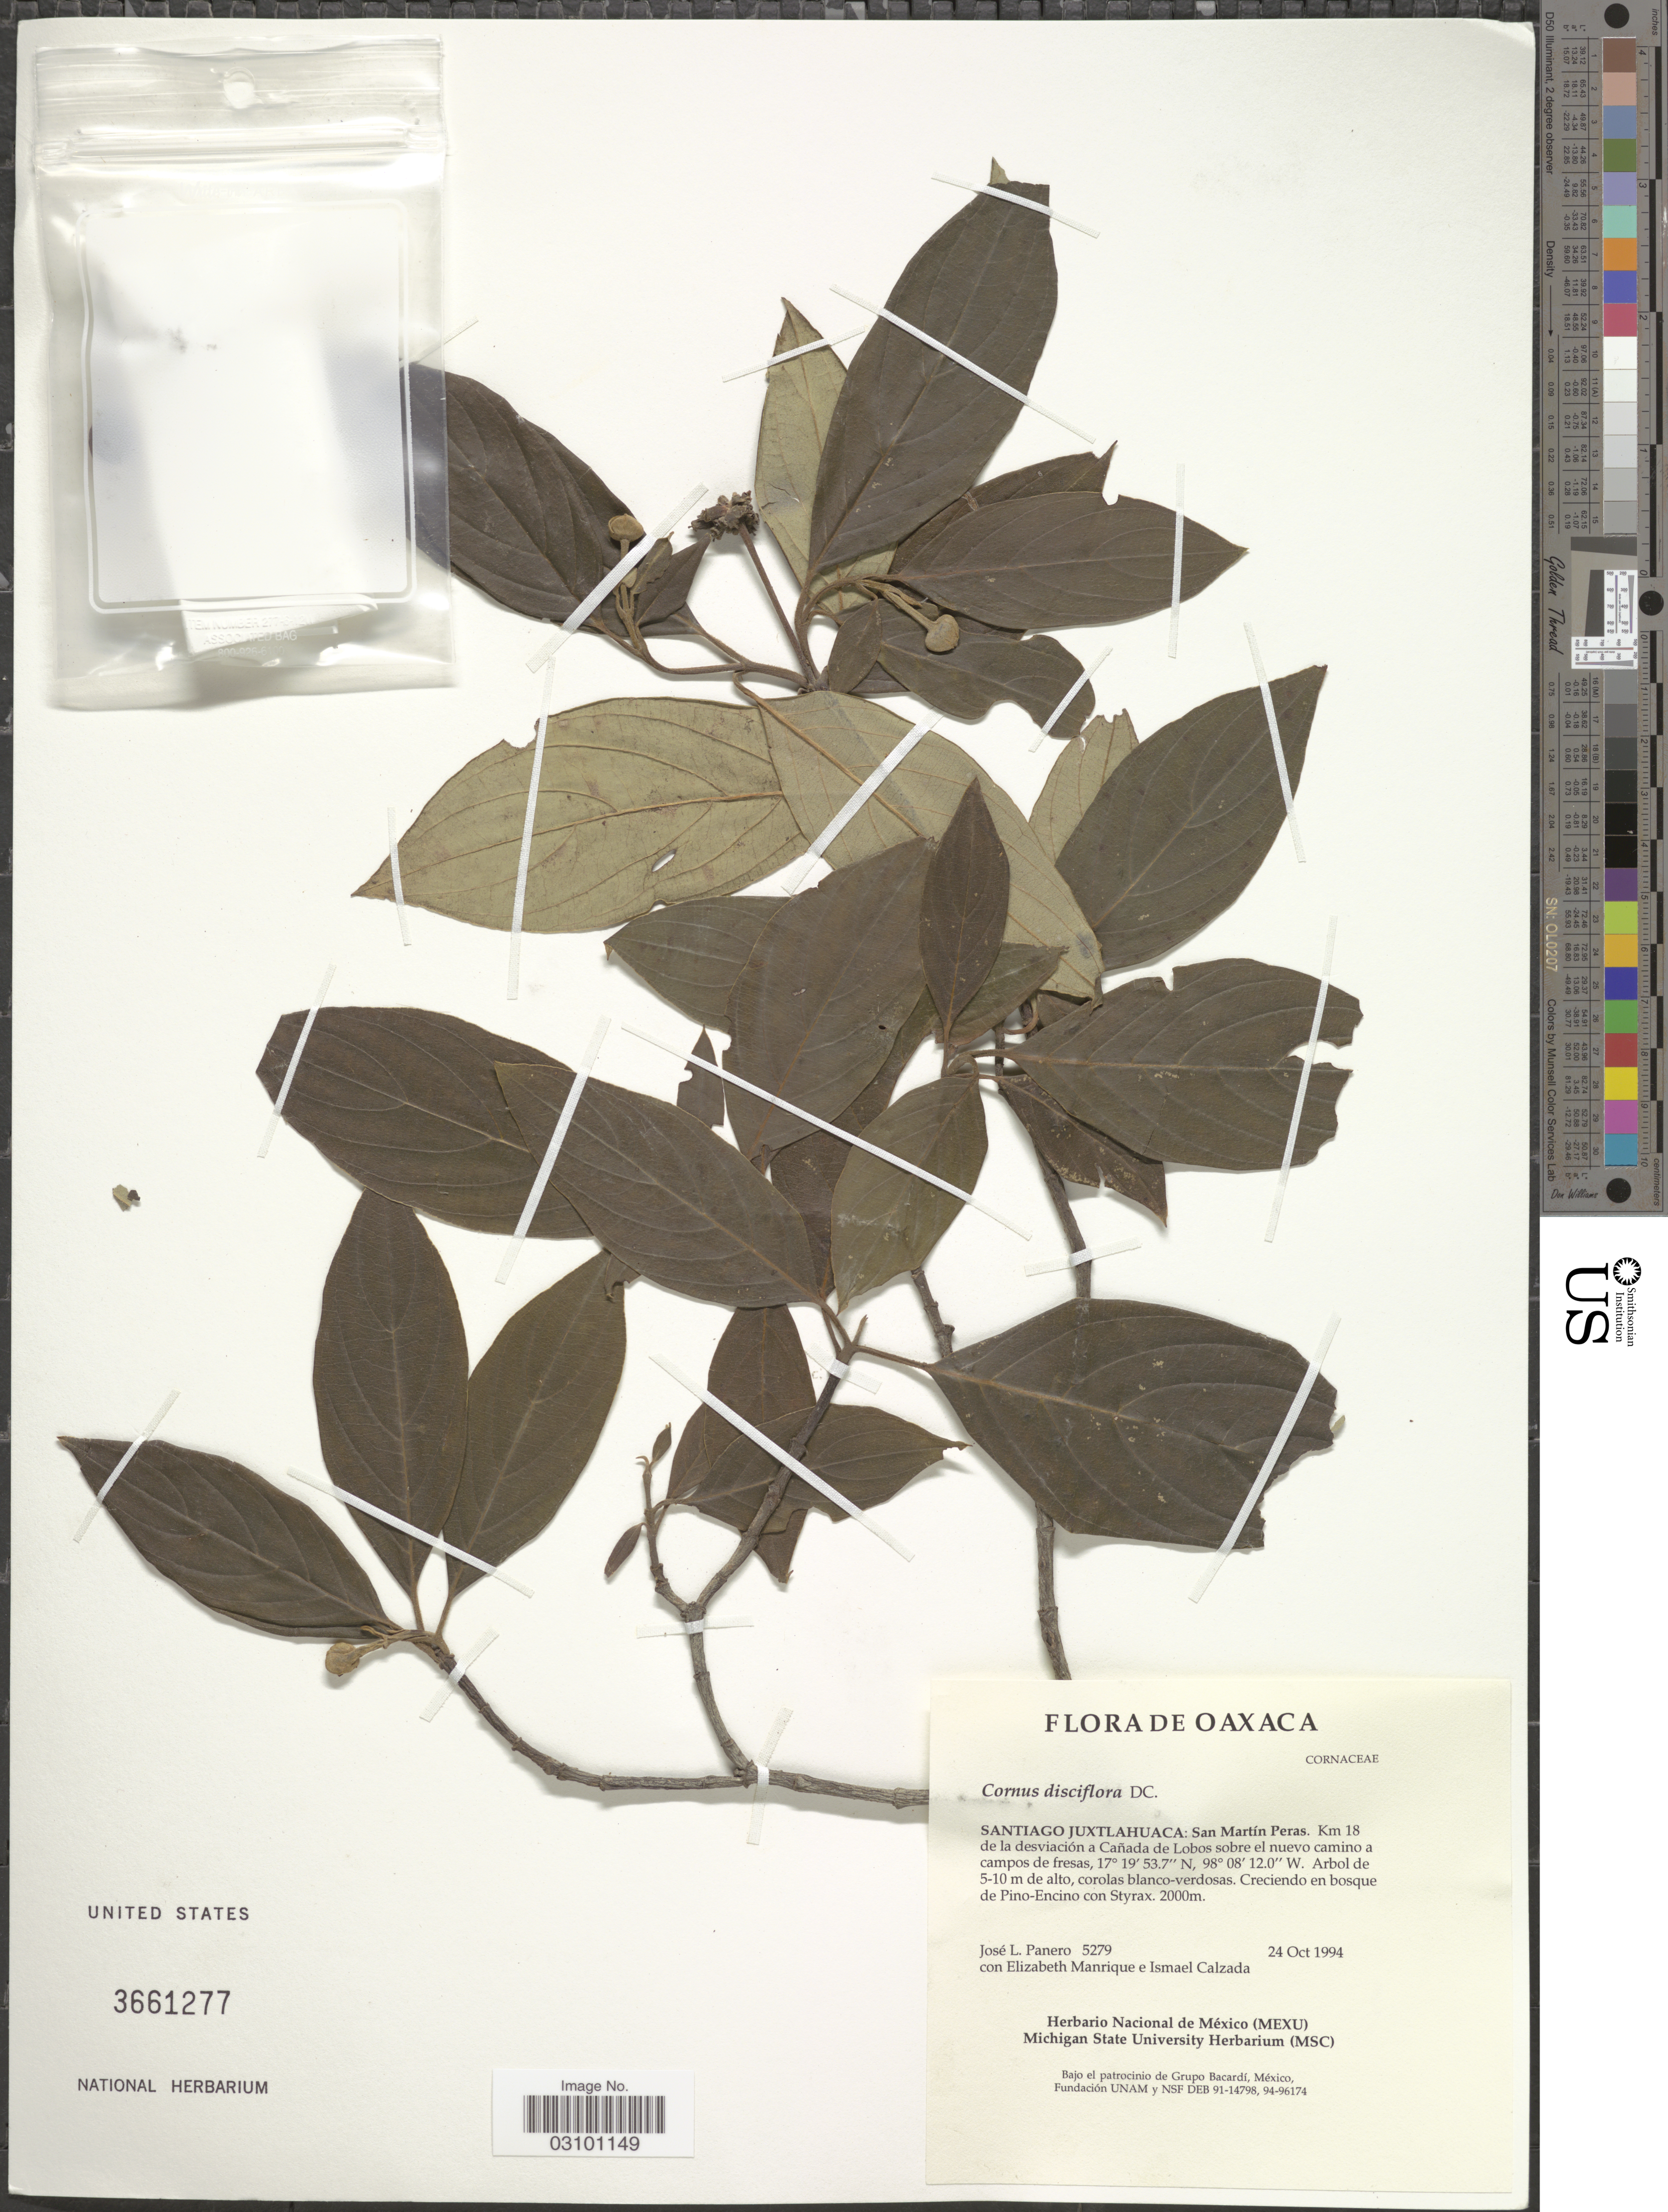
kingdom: Plantae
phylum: Tracheophyta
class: Magnoliopsida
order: Cornales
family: Cornaceae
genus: Cornus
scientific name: Cornus disciflora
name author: Moc. & Sessé ex DC.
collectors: J. L. Panero, E. Manrique & I. Calzada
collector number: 5279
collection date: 1994-10-24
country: Mexico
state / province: Oaxaca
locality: Santiago Juxtlahuaca: San Martín Peras. Km 18 de la desviación a Cañada de Lobos sobre el nuevo camino a campos de fresas.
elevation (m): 2000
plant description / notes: Fruit temporarily sampled for micro-CT scanning.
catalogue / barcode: US 3661277